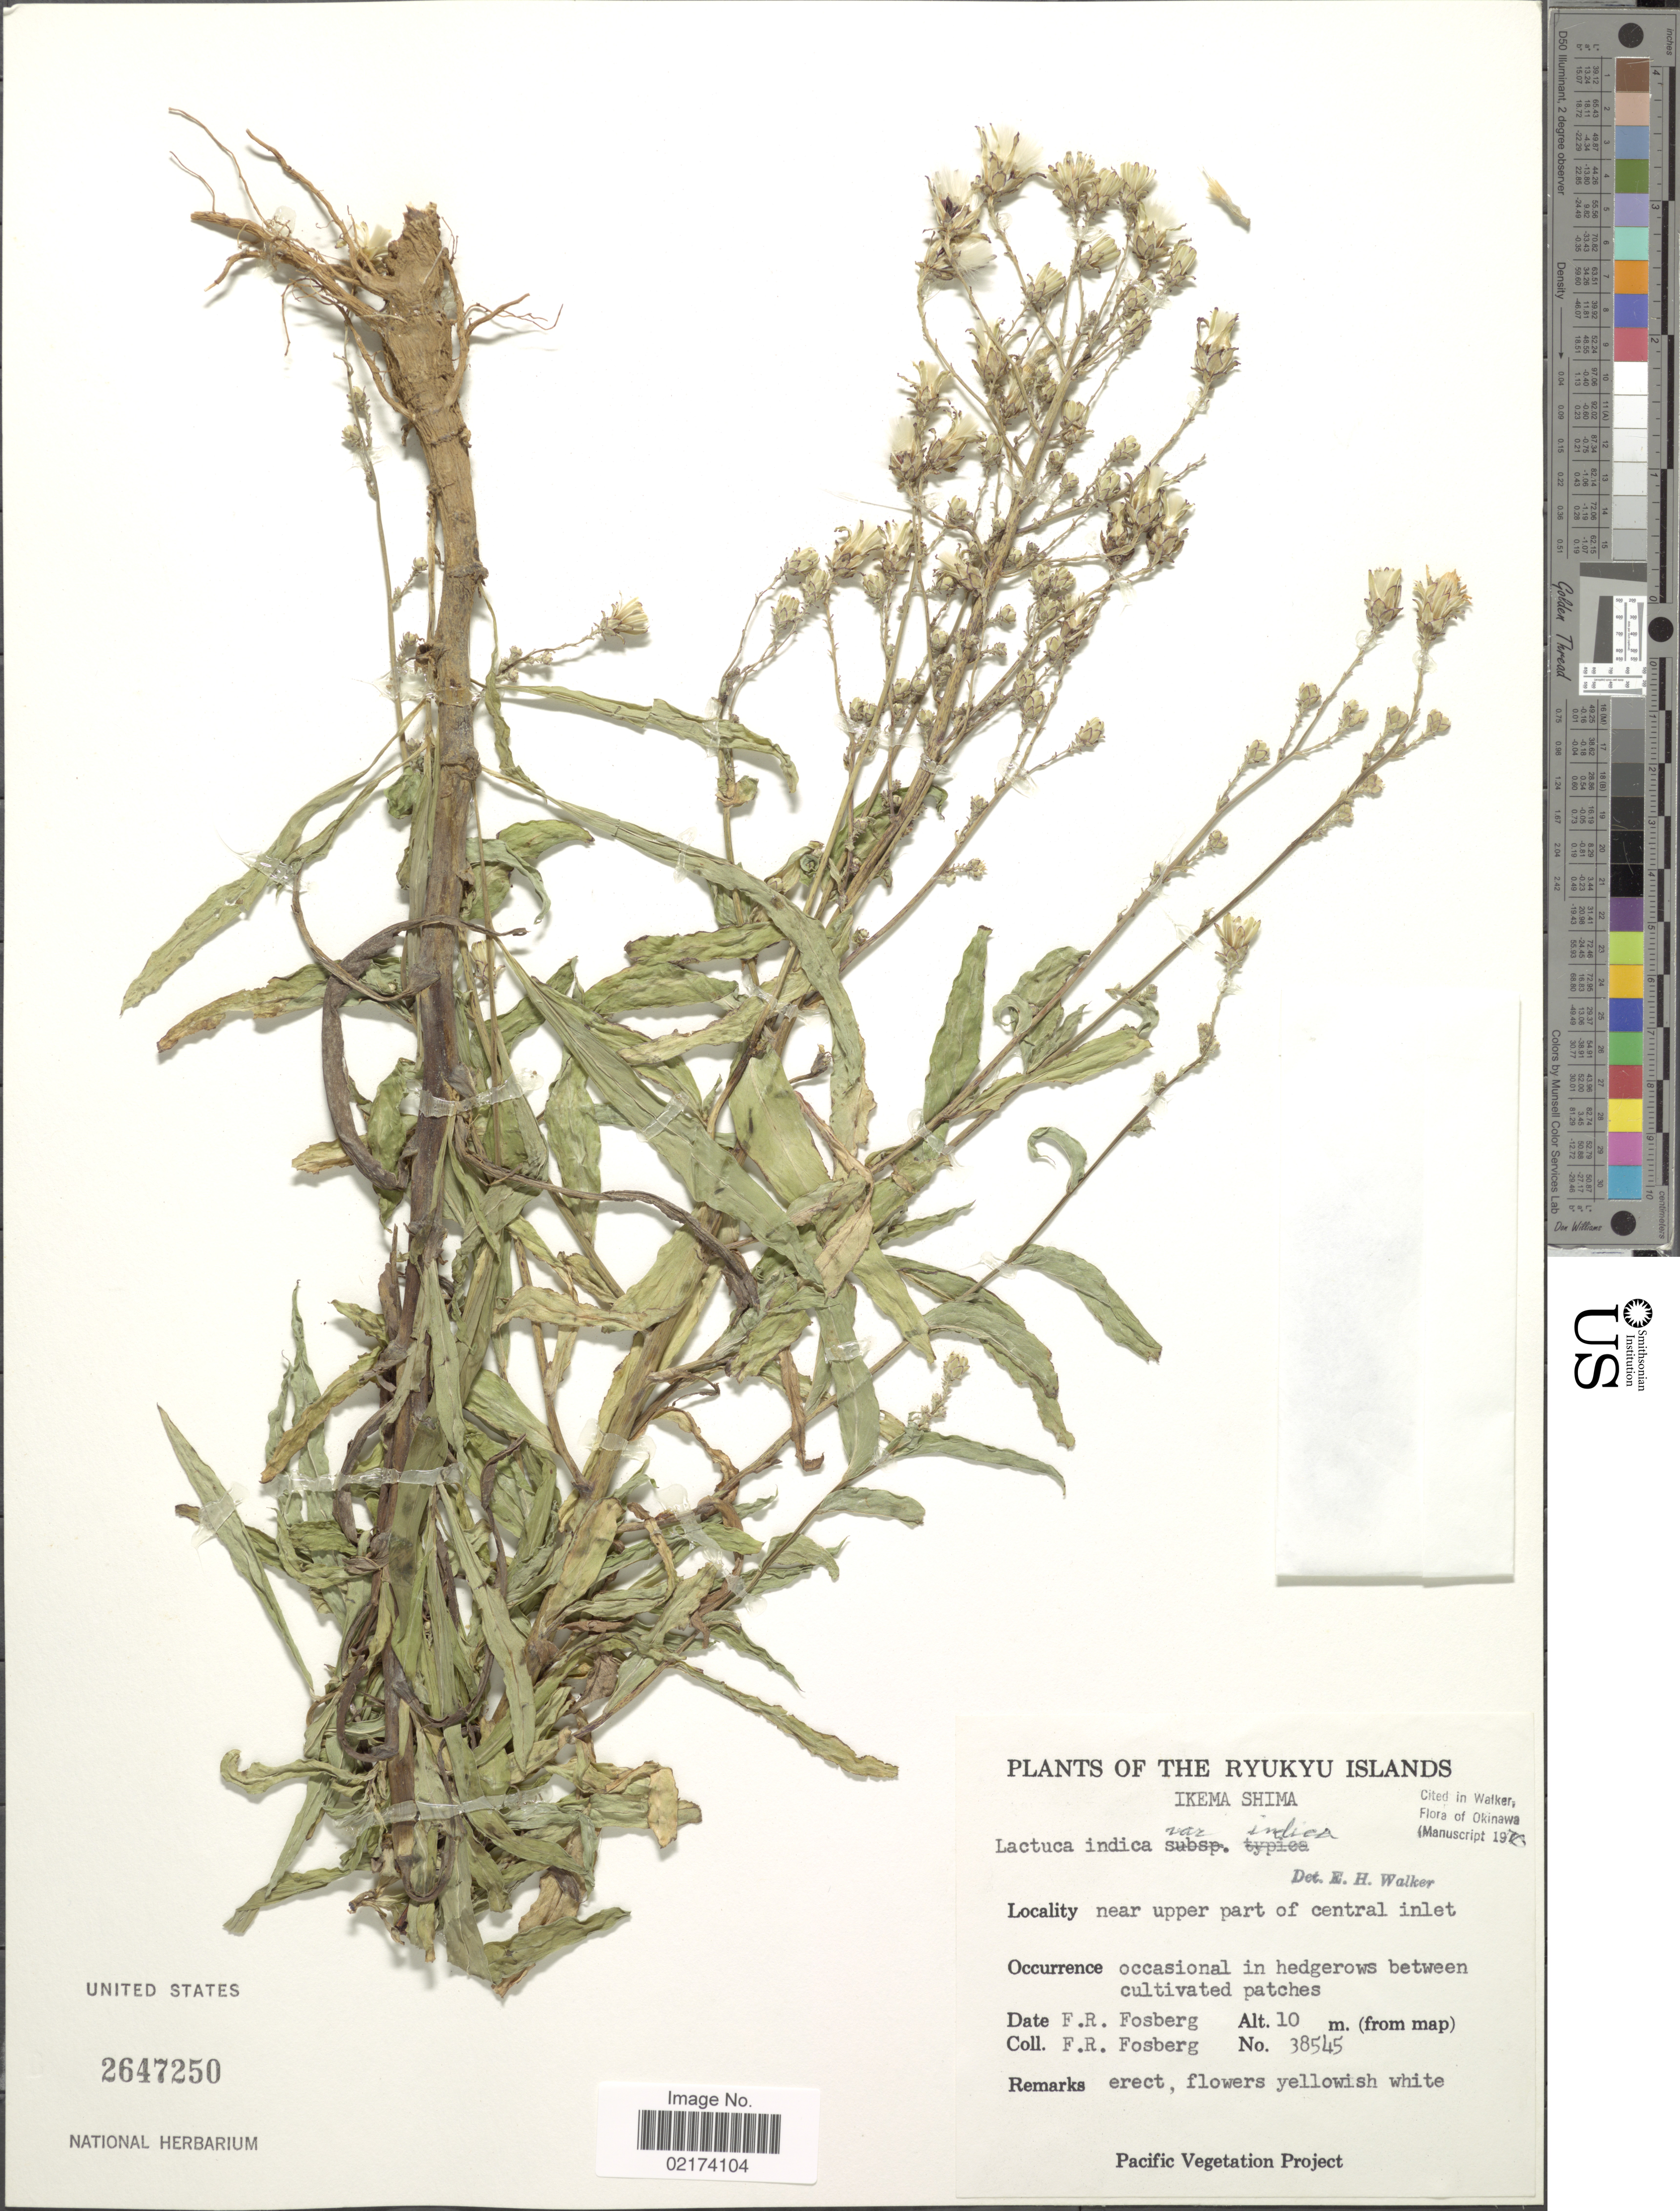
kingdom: Plantae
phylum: Tracheophyta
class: Magnoliopsida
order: Asterales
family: Asteraceae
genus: Lactuca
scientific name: Lactuca indica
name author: L.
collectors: F. R. Fosberg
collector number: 38545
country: Japan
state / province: Okinawa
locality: Ryukyu Islands, Ikema Shima, near upper part of central inlet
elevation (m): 10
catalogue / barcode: US 2647250